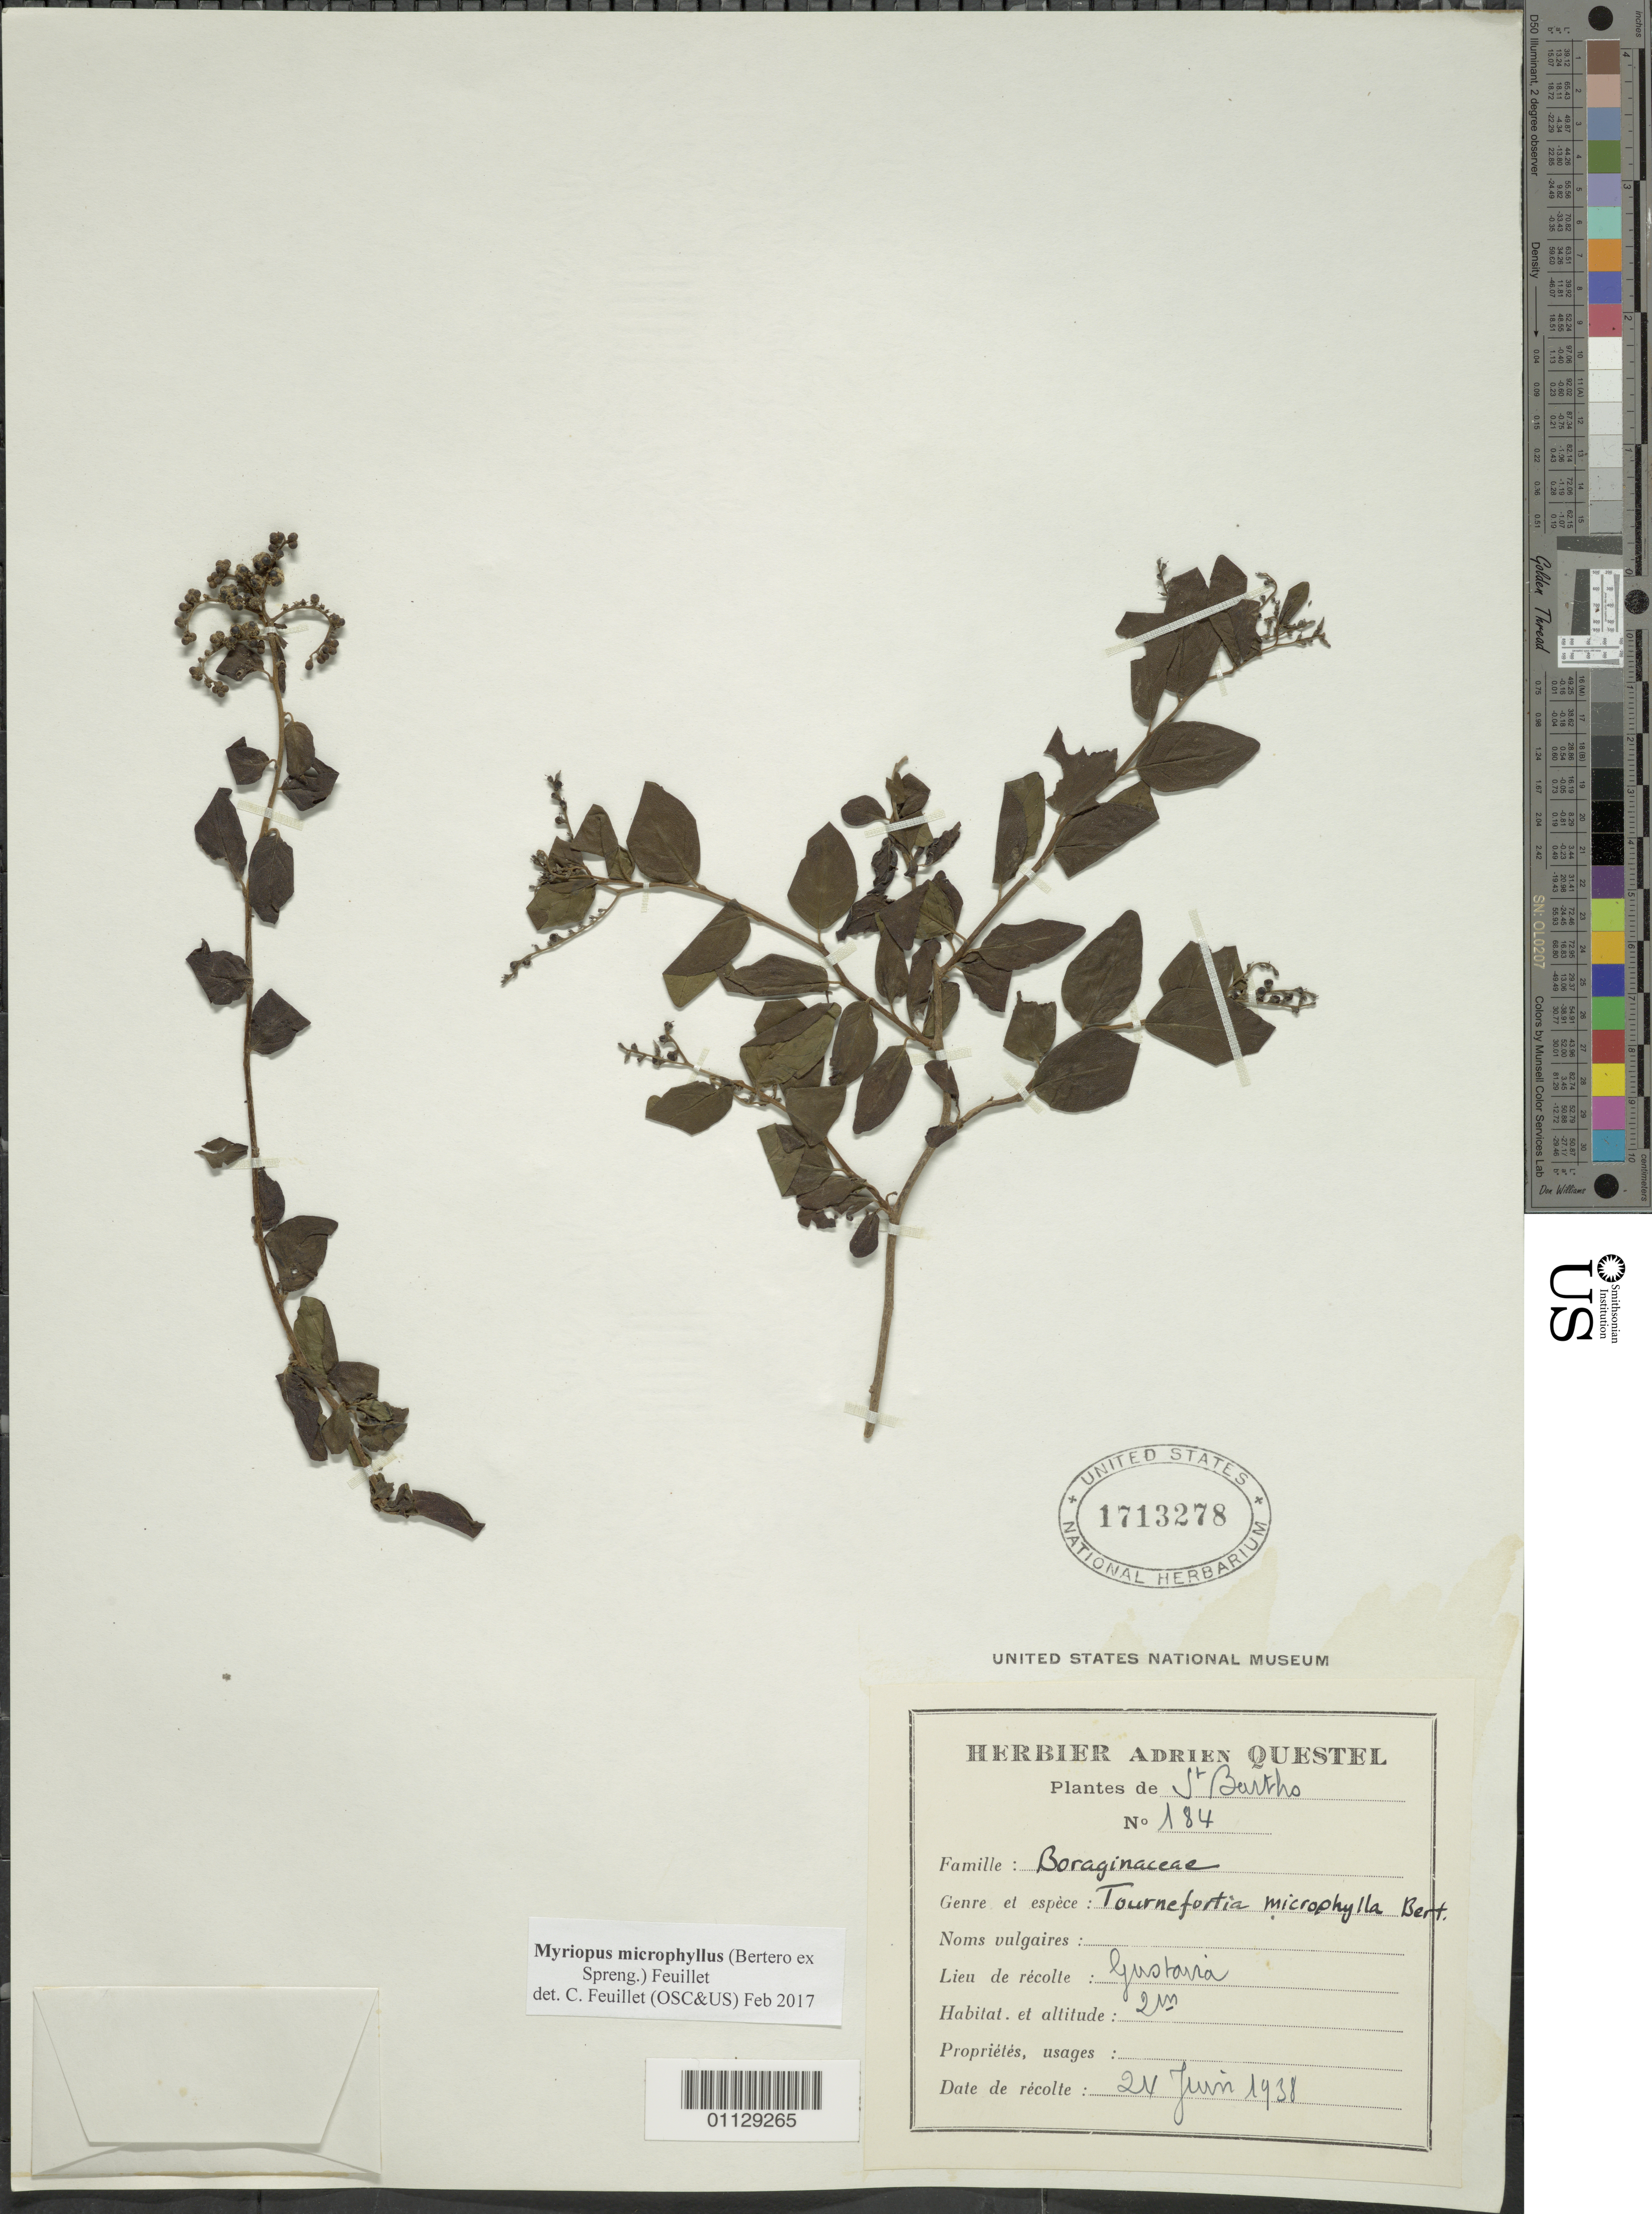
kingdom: Plantae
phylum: Tracheophyta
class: Magnoliopsida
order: Boraginales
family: Heliotropiaceae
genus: Myriopus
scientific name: Myriopus microphyllus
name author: (Bertero ex Spreng.) Feuillet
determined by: Feuillet, C.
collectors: A. Questel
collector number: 184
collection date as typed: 24 Jun 1938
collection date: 1938-06-24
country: Guadeloupe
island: St. Barthélemy I.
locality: Gustavia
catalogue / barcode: US 1713278